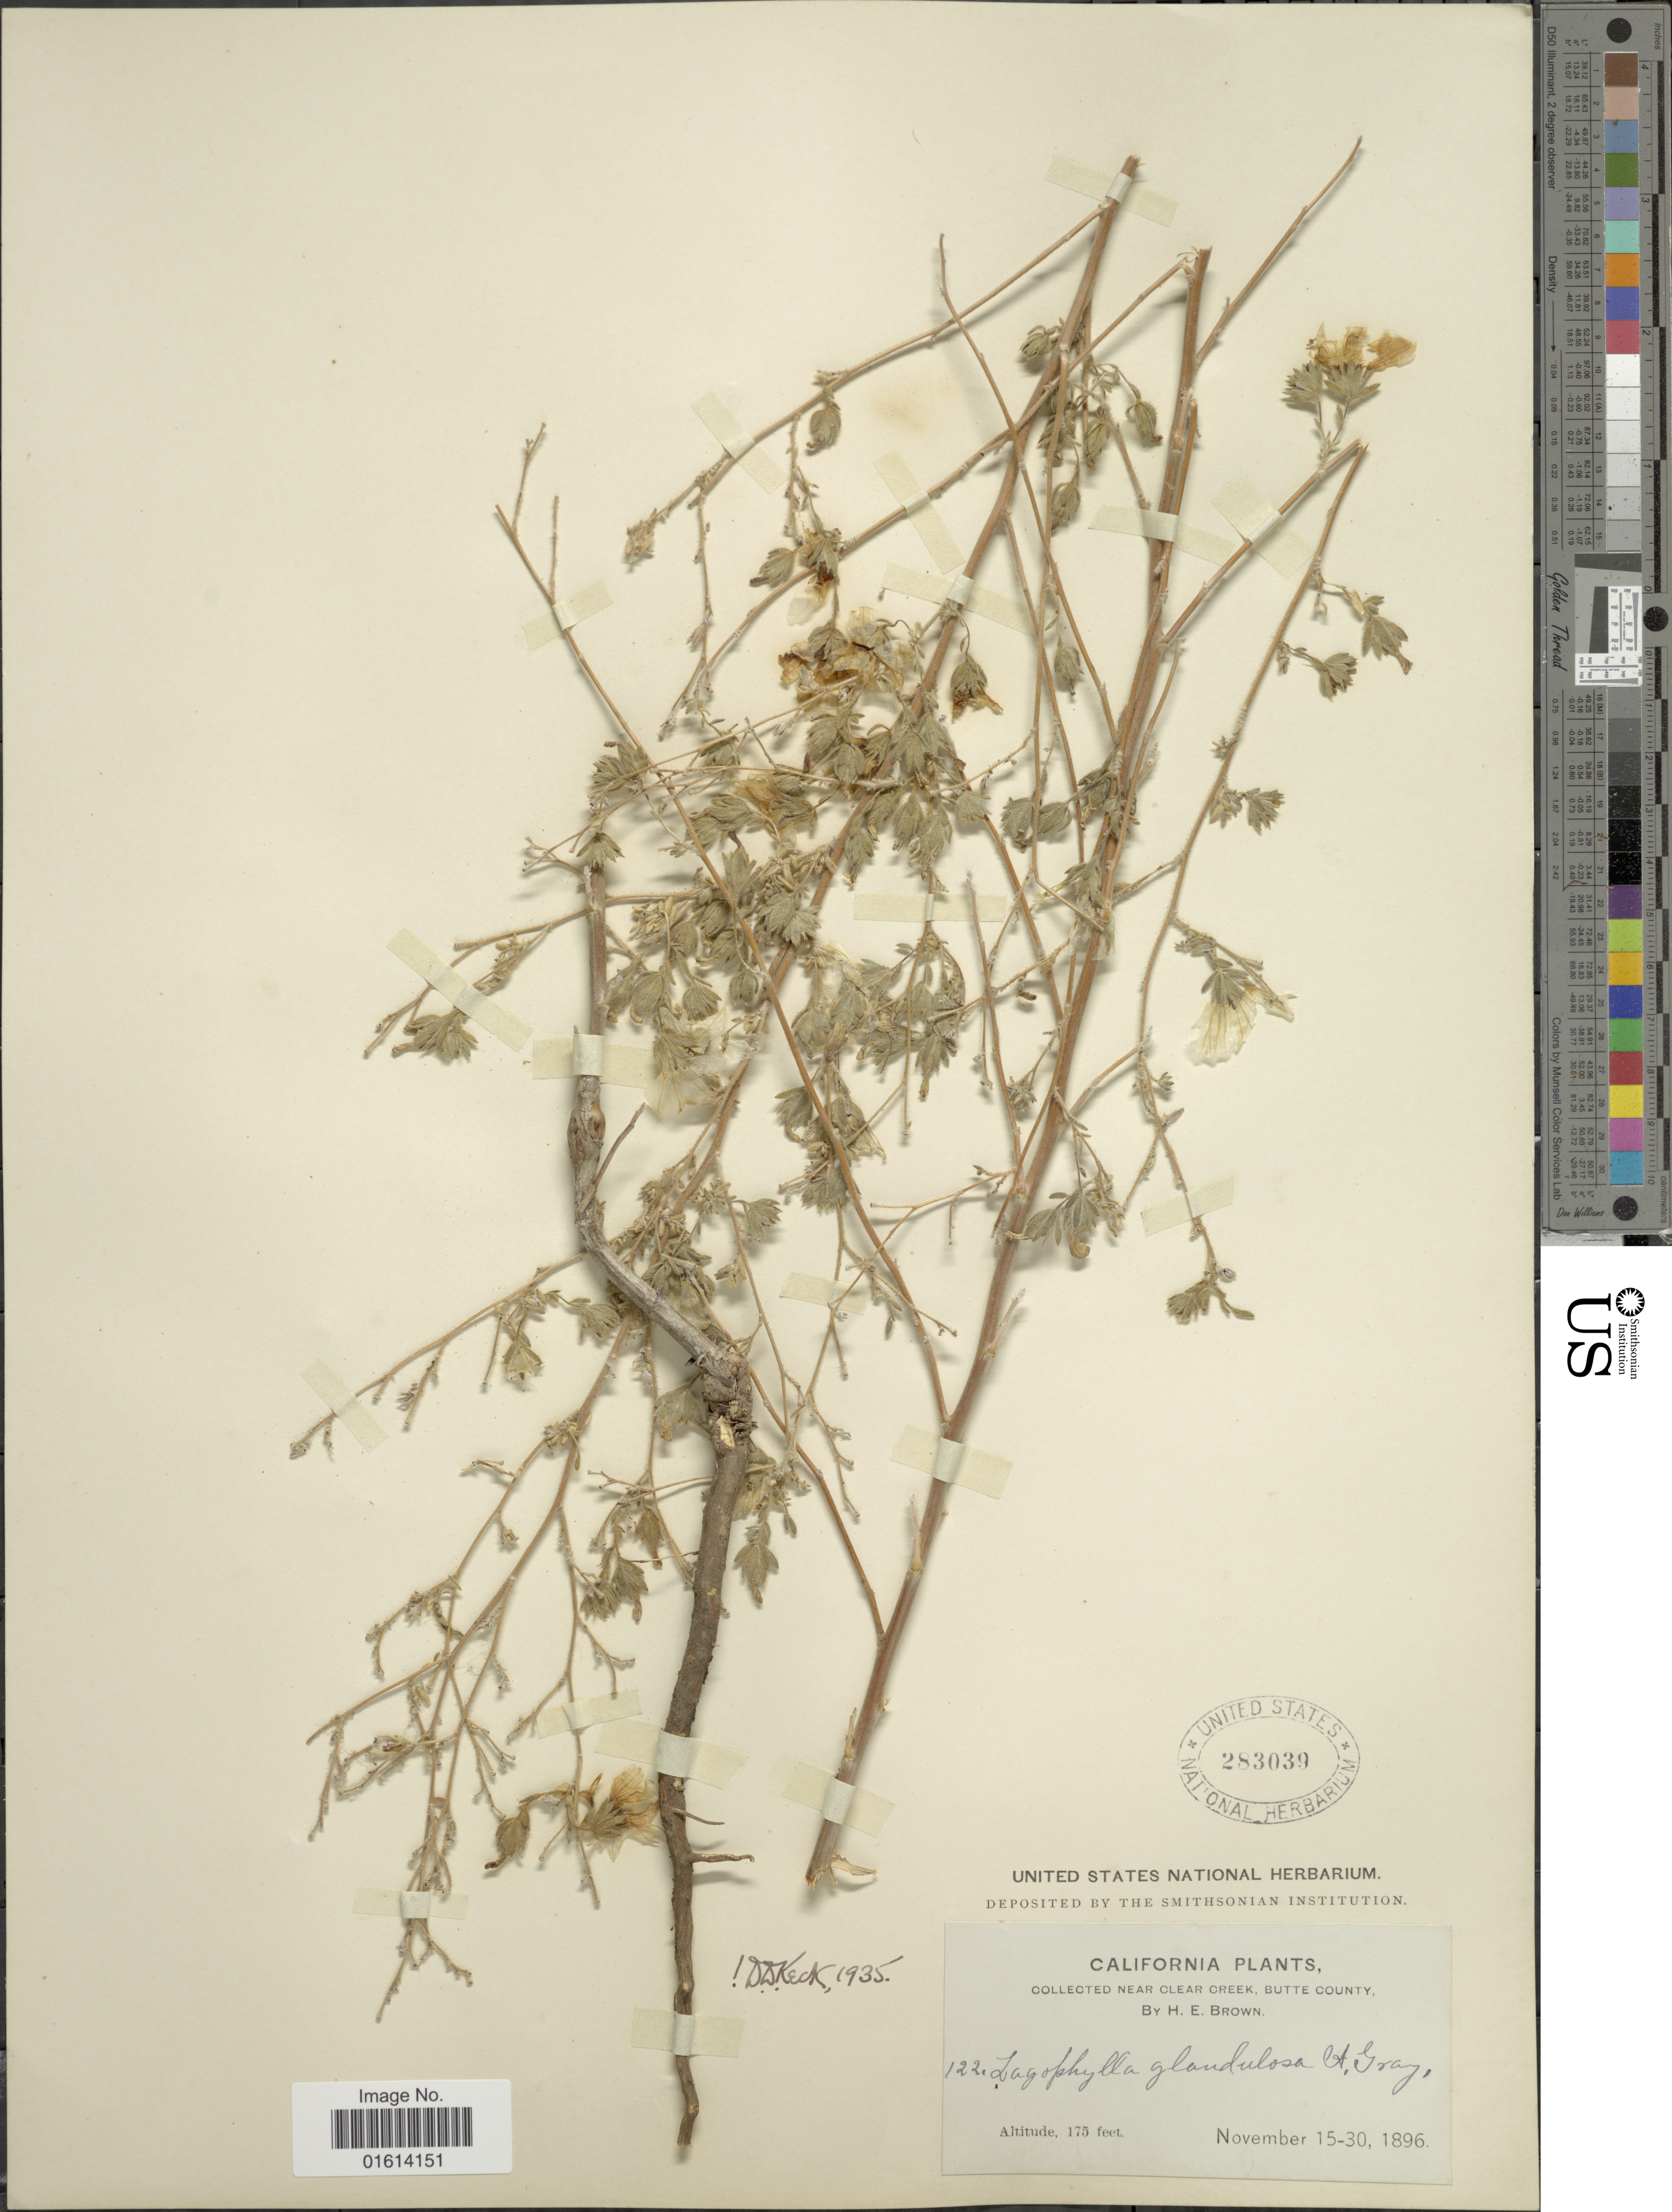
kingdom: Plantae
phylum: Tracheophyta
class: Magnoliopsida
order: Asterales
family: Asteraceae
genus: Lagophylla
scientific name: Lagophylla glandulosa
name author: A. Gray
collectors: H. E. Brown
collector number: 122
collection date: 1896-11-15/1896-11-30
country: United States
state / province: California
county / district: Butte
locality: Near Clear Creek, Butte County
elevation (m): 53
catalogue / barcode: US 283039